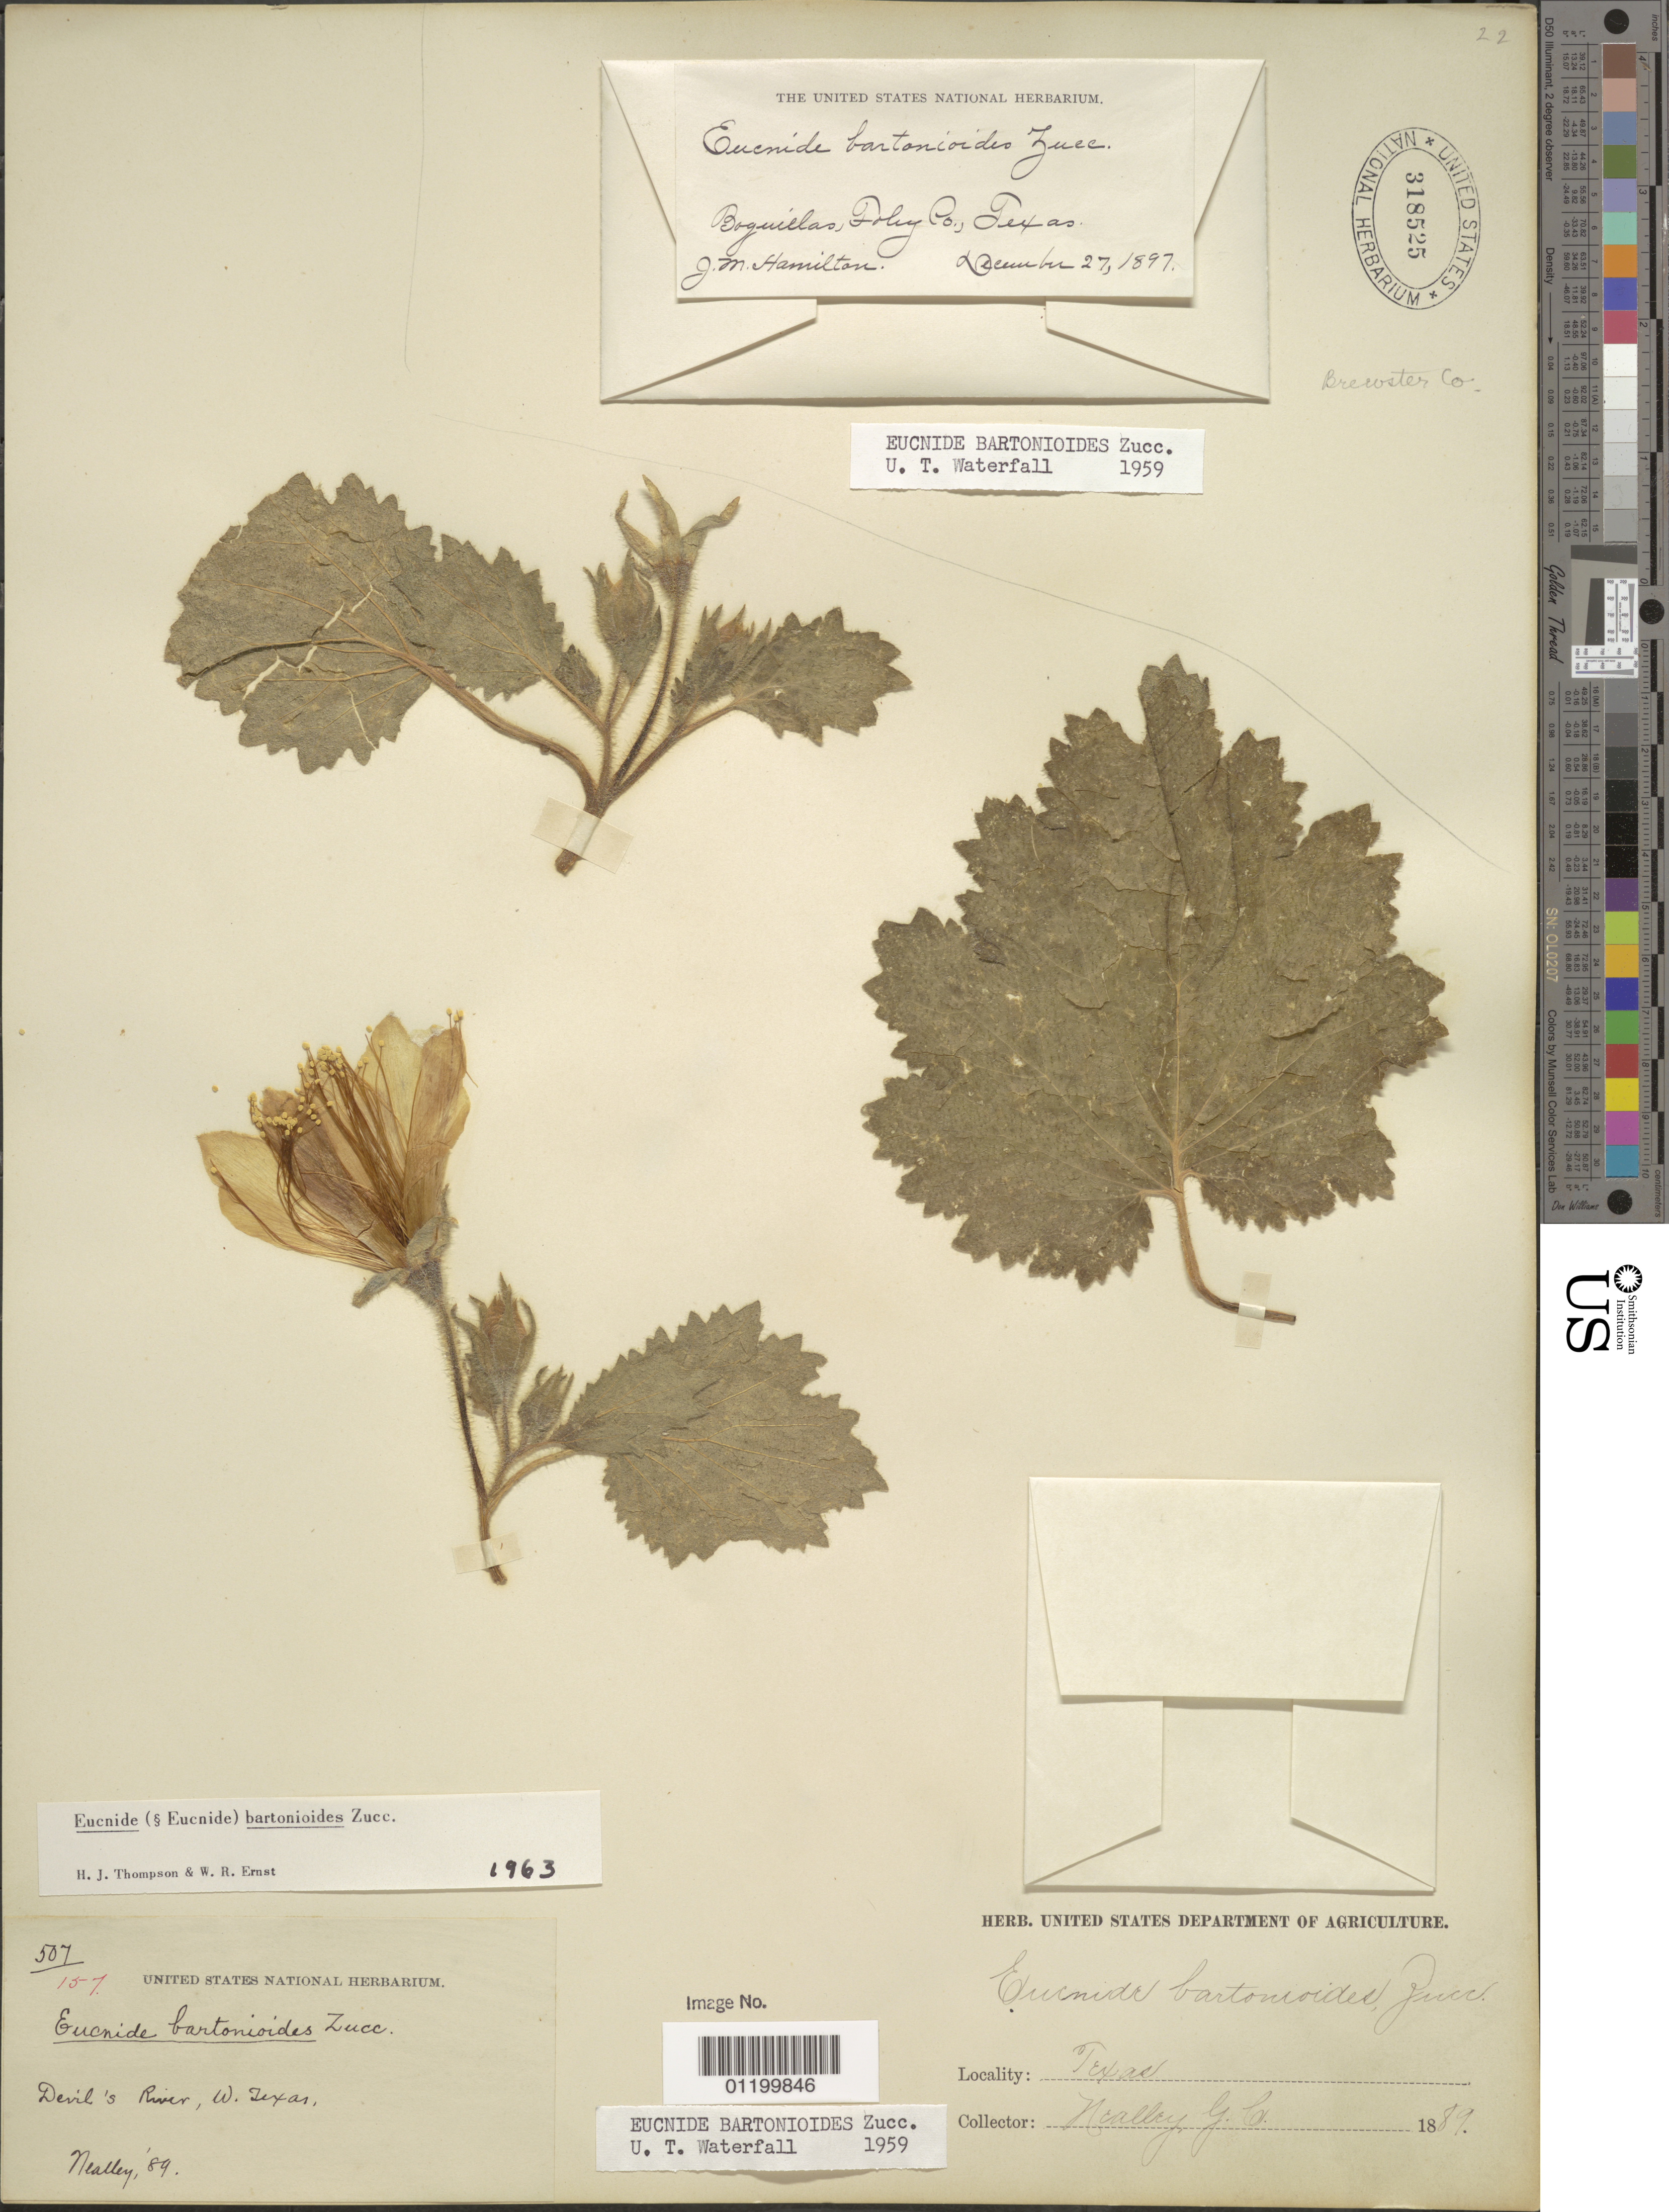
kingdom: Plantae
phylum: Tracheophyta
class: Magnoliopsida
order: Cornales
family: Loasaceae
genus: Eucnide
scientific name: Eucnide bartonioides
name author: Zucc.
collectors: G. C. Nealley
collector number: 507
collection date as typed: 1889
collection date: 1889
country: United States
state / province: Texas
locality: Devil's River, W. Texas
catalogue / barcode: US 318525